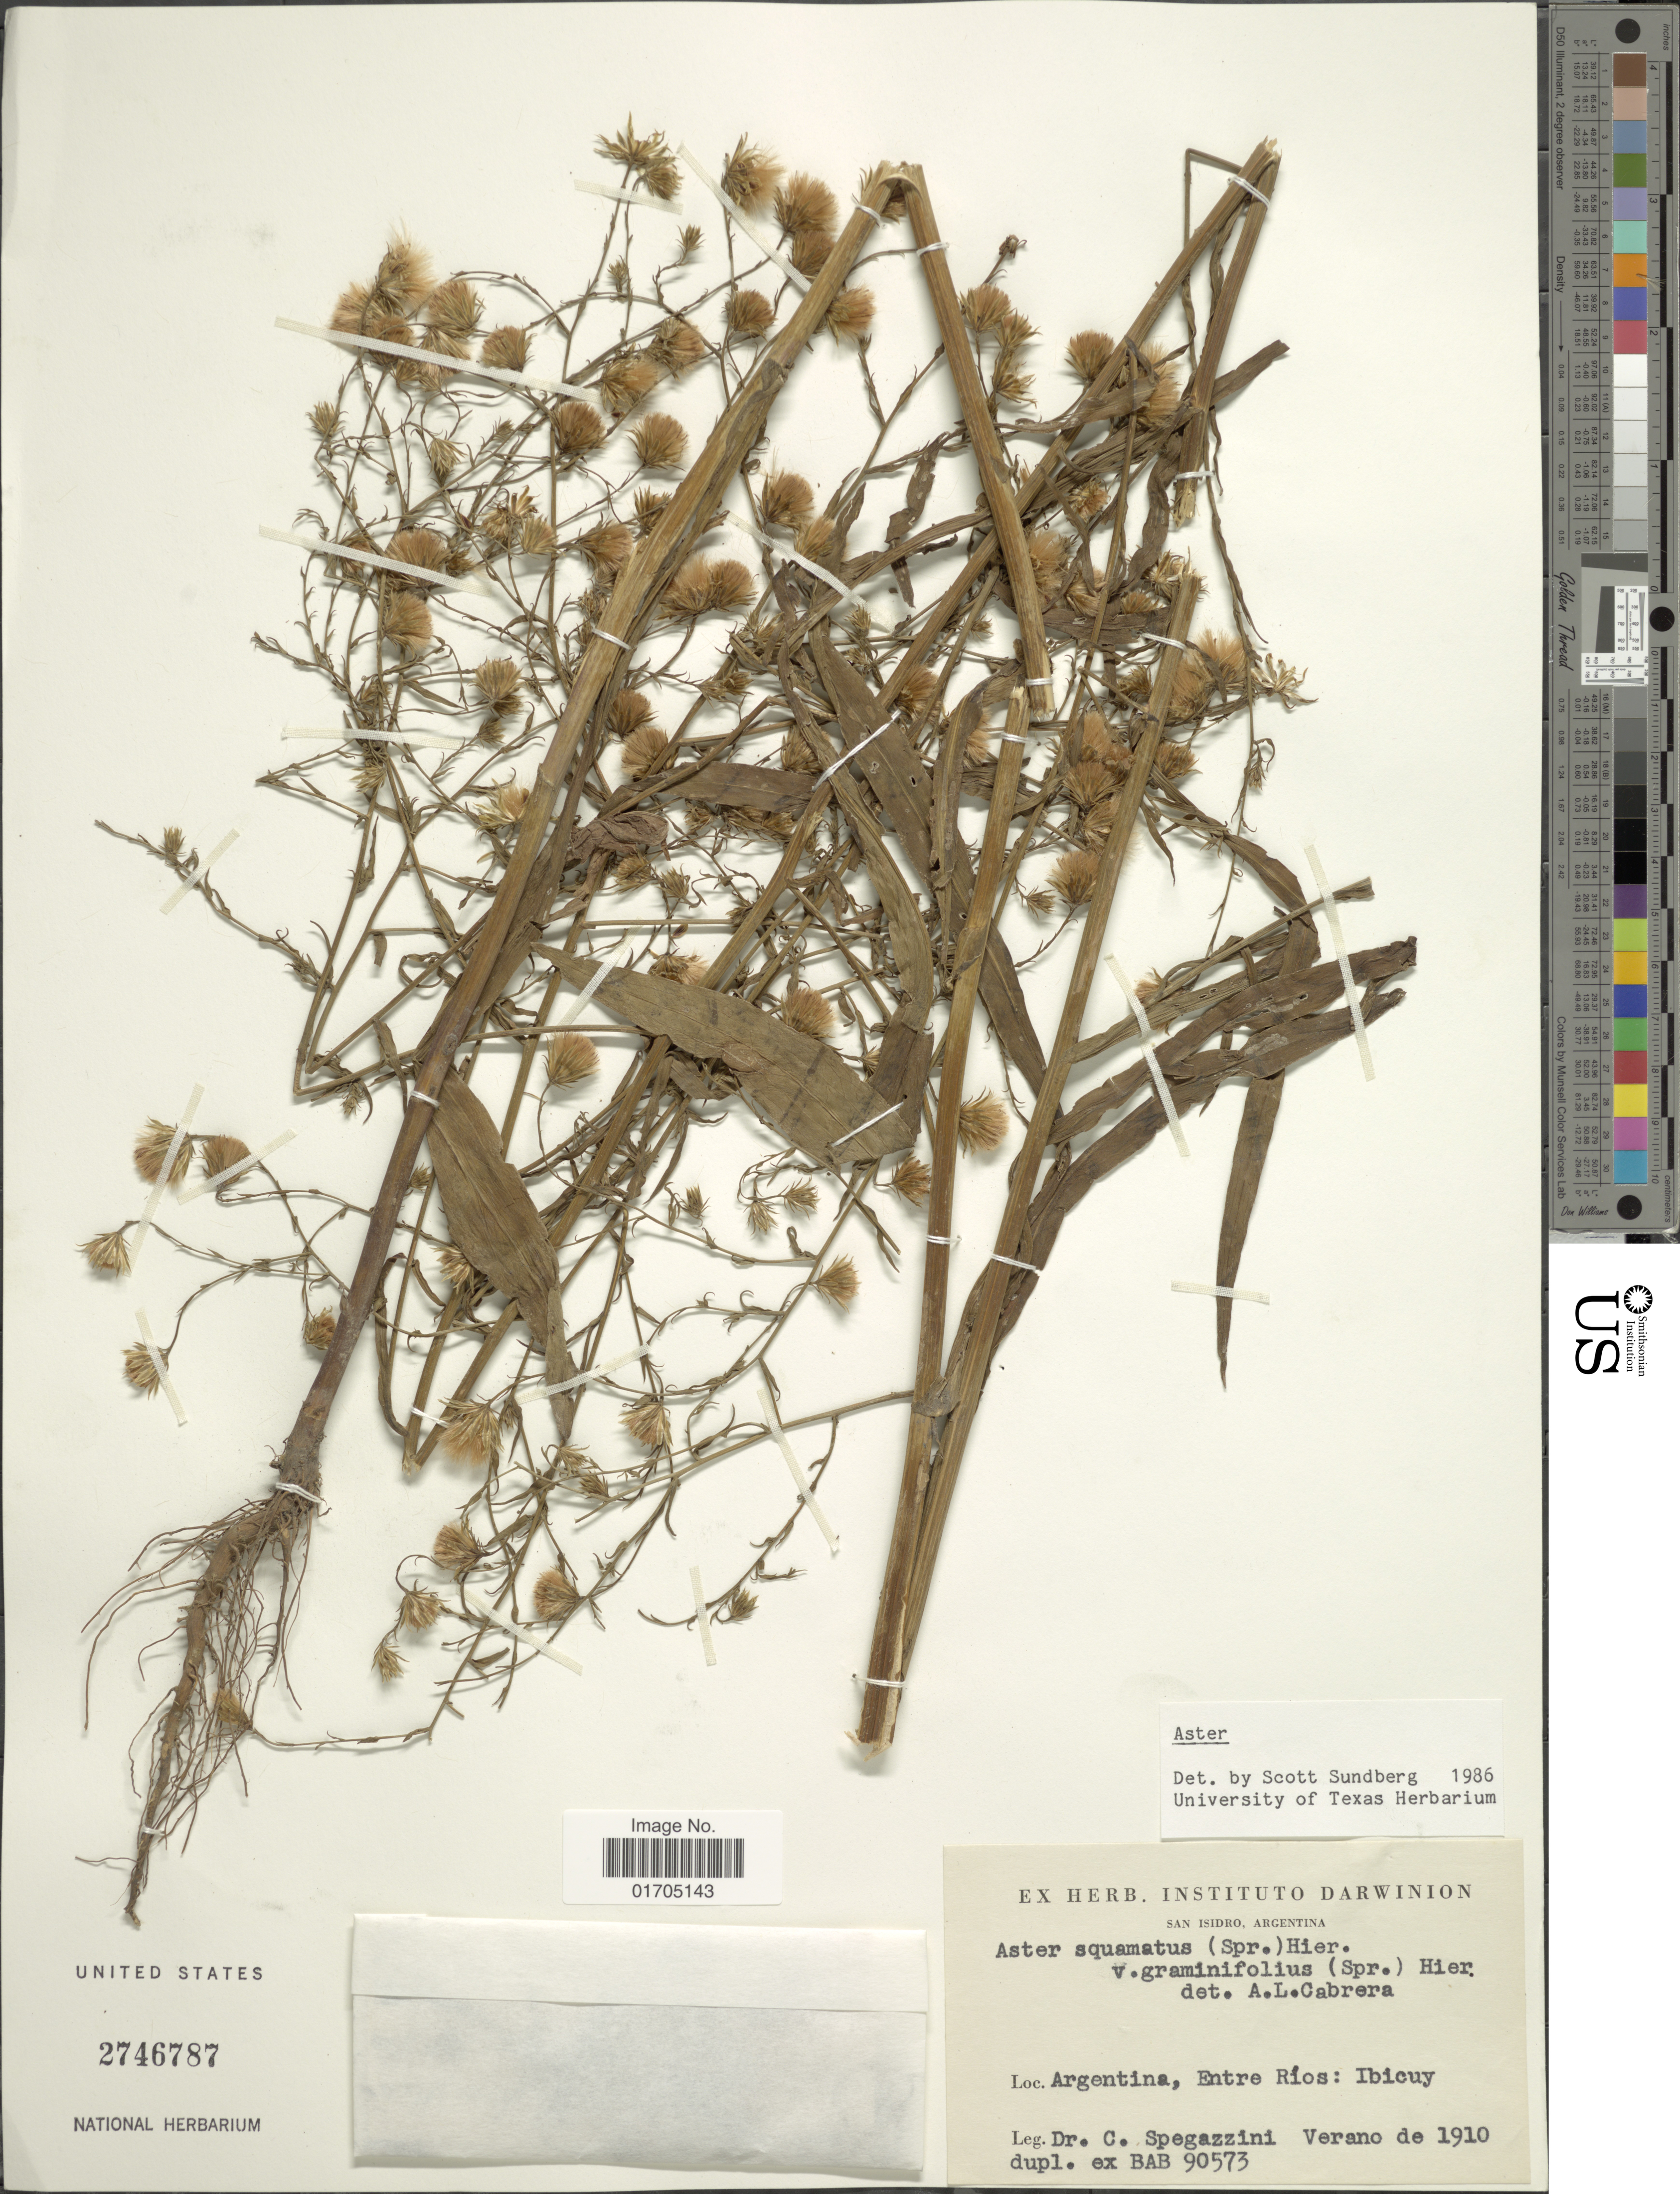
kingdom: Plantae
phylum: Tracheophyta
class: Magnoliopsida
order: Asterales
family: Asteraceae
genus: Symphyotrichum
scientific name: Symphyotrichum sp.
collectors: C. L. Spegazzini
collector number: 90573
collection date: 1910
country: Argentina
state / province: Entre Rios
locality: Ibicuy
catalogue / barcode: US 2746787